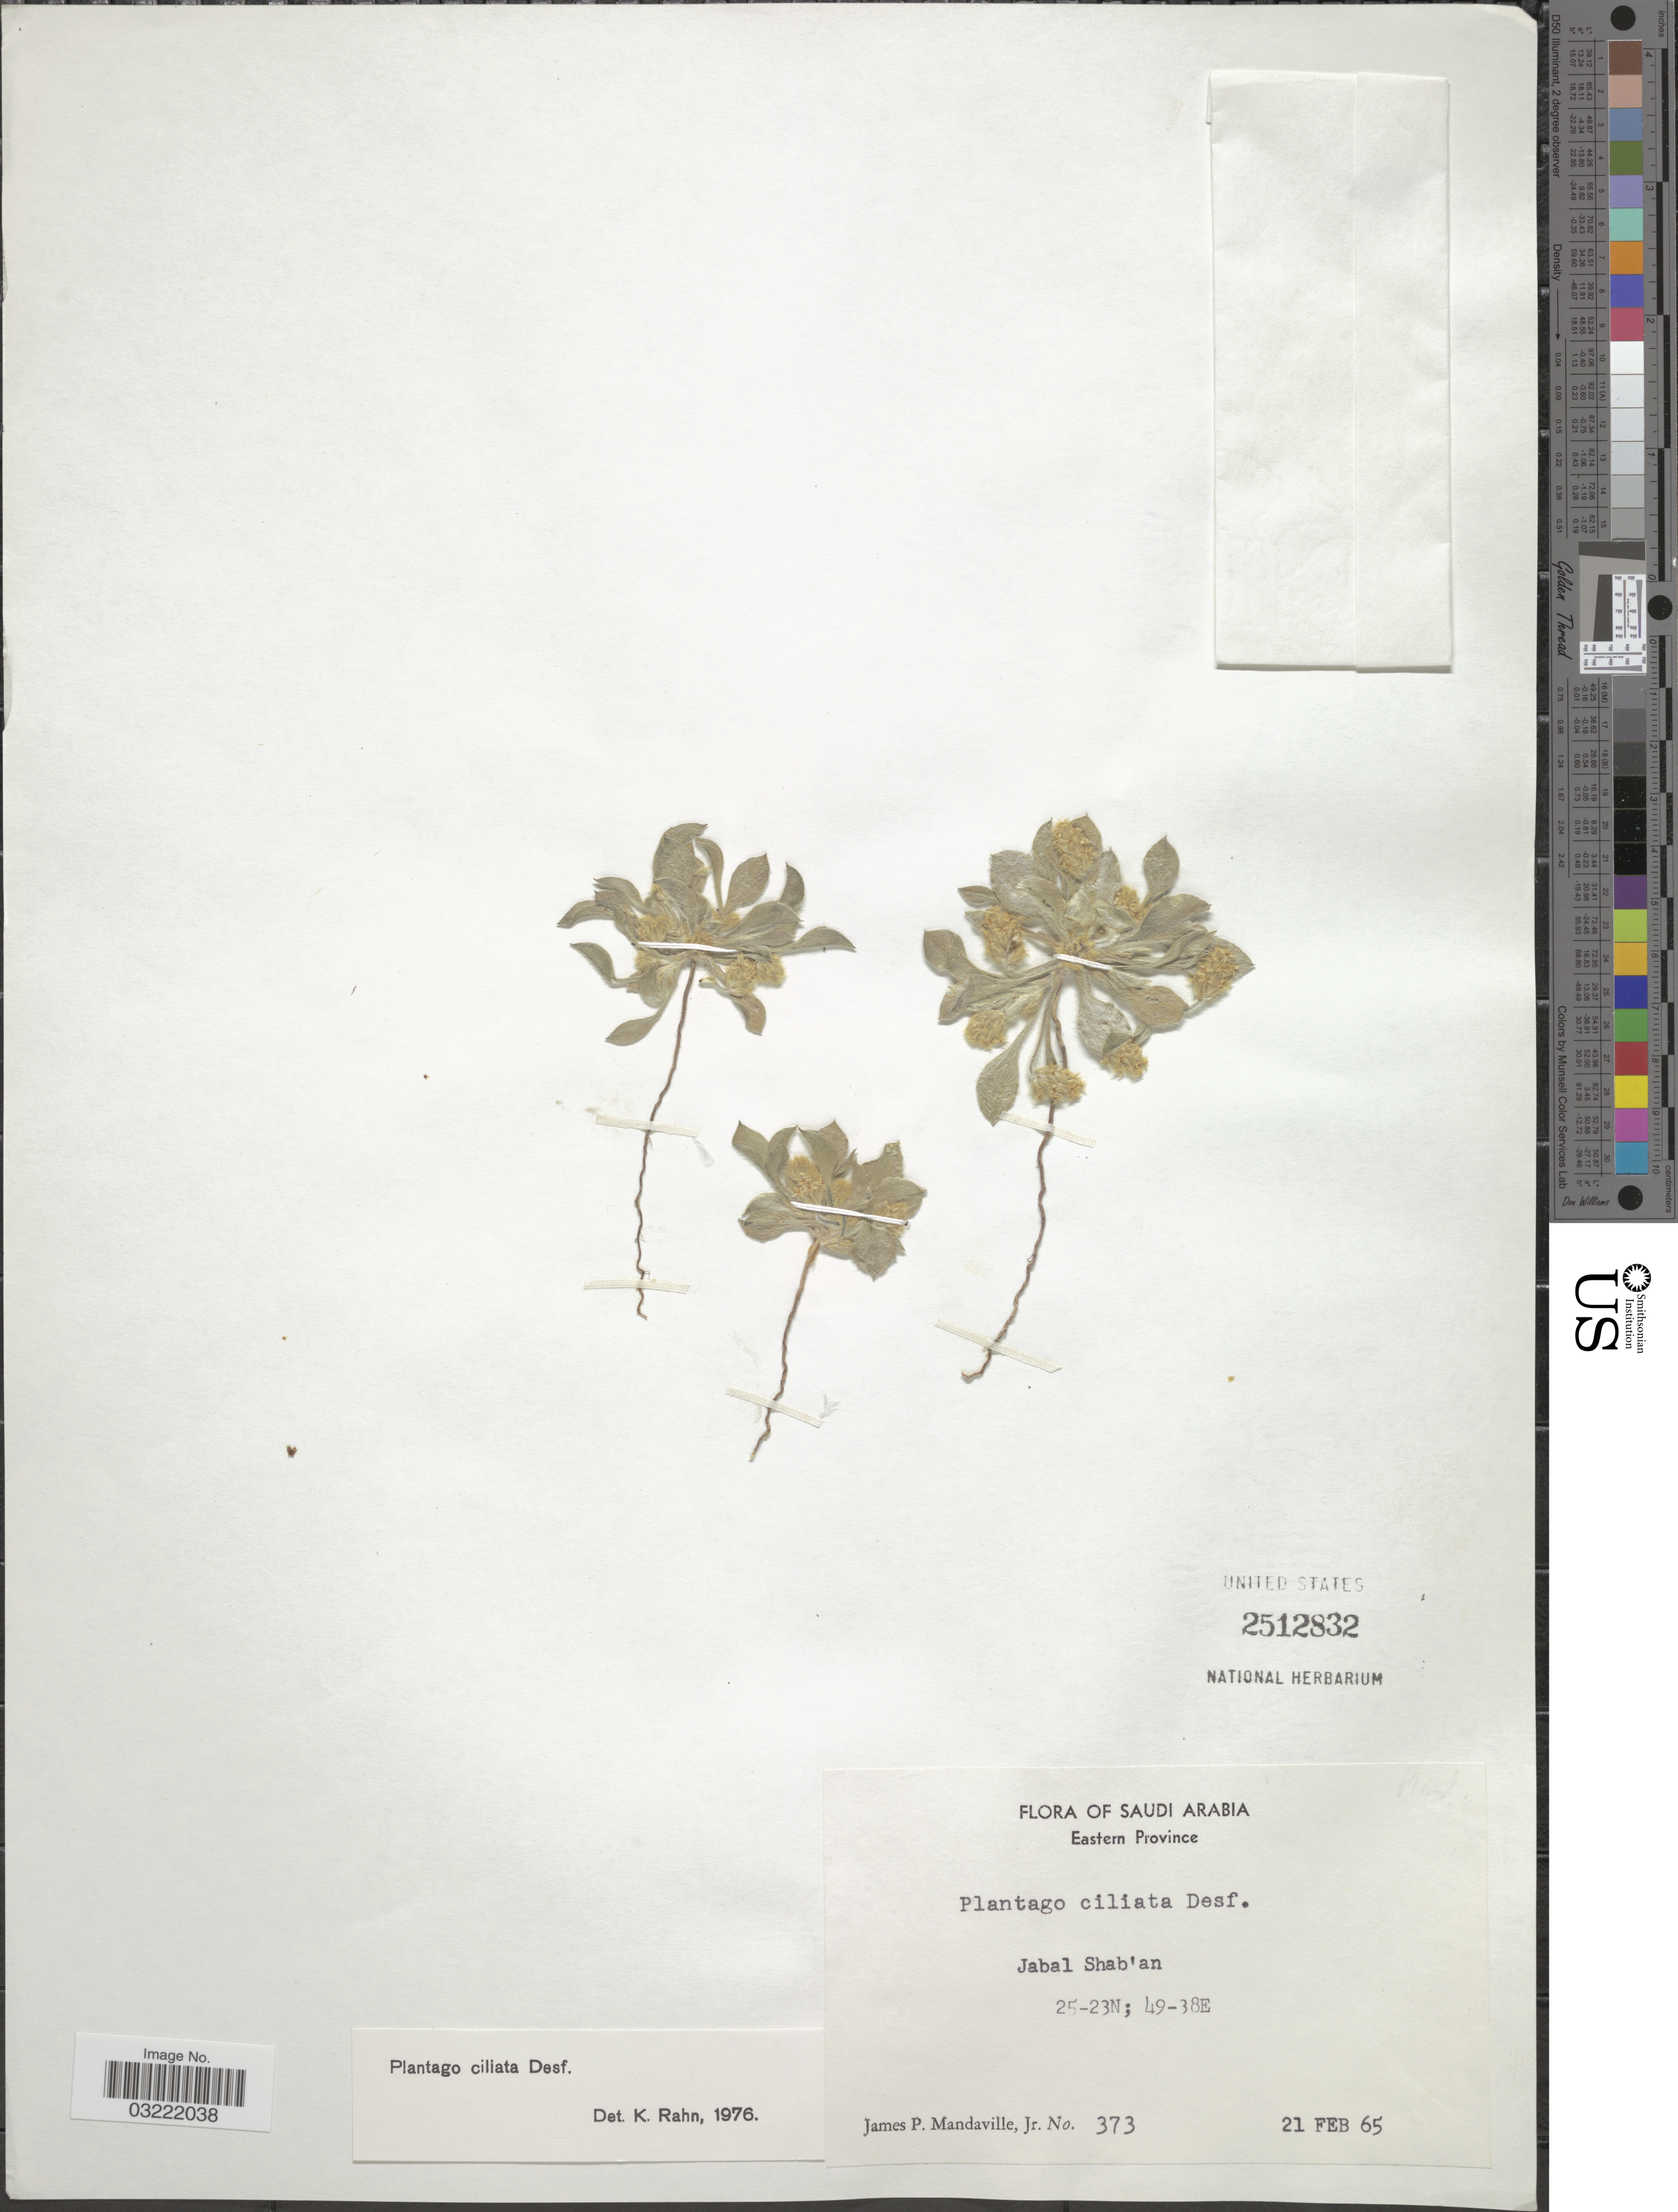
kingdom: Plantae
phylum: Tracheophyta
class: Magnoliopsida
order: Lamiales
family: Plantaginaceae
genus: Plantago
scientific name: Plantago ciliata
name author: Desf.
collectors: J. Mandaville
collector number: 373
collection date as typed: Transcribed d/m/y: 21/2/65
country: Saudi Arabia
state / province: Ash Sharqiyah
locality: Eastern Province. Jabal Shab'an.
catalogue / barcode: US 2512832